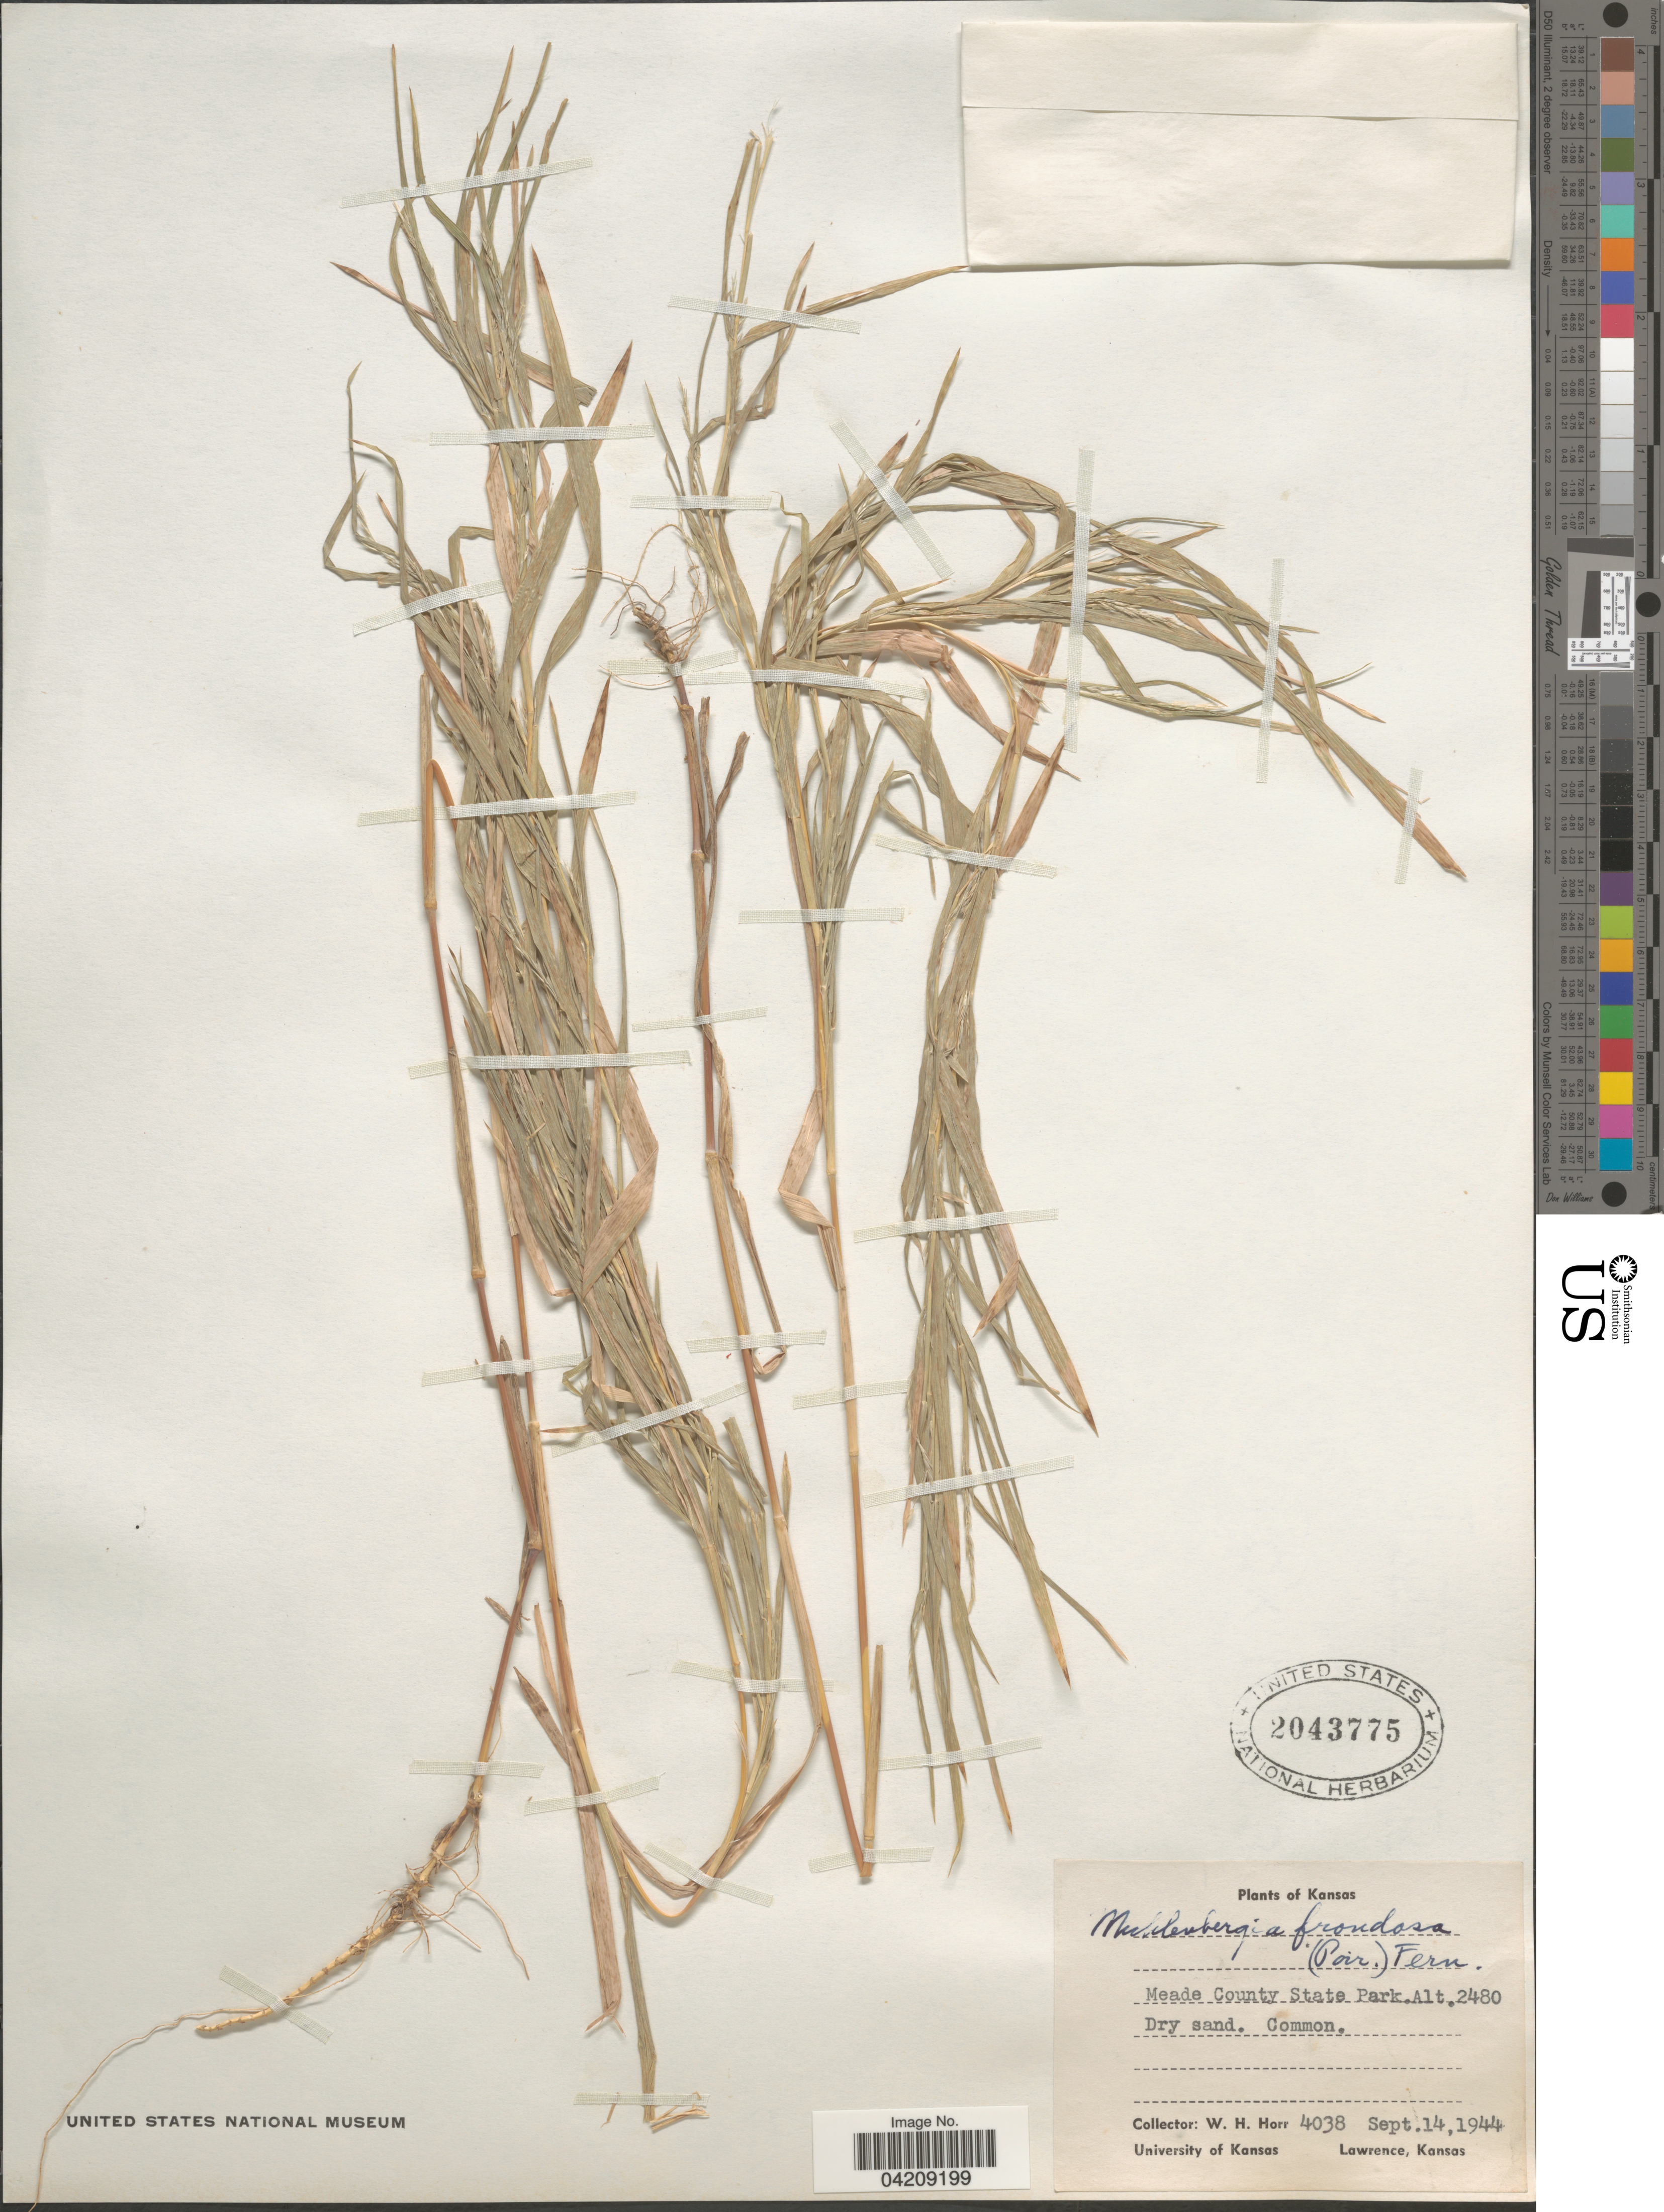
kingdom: Plantae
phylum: Tracheophyta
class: Liliopsida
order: Poales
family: Poaceae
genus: Muhlenbergia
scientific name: Muhlenbergia frondosa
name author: (Poir.) Fernald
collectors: W. H. Horr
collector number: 4038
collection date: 1944-09-14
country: United States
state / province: Kansas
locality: Meade County State Park.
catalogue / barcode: US 2043775